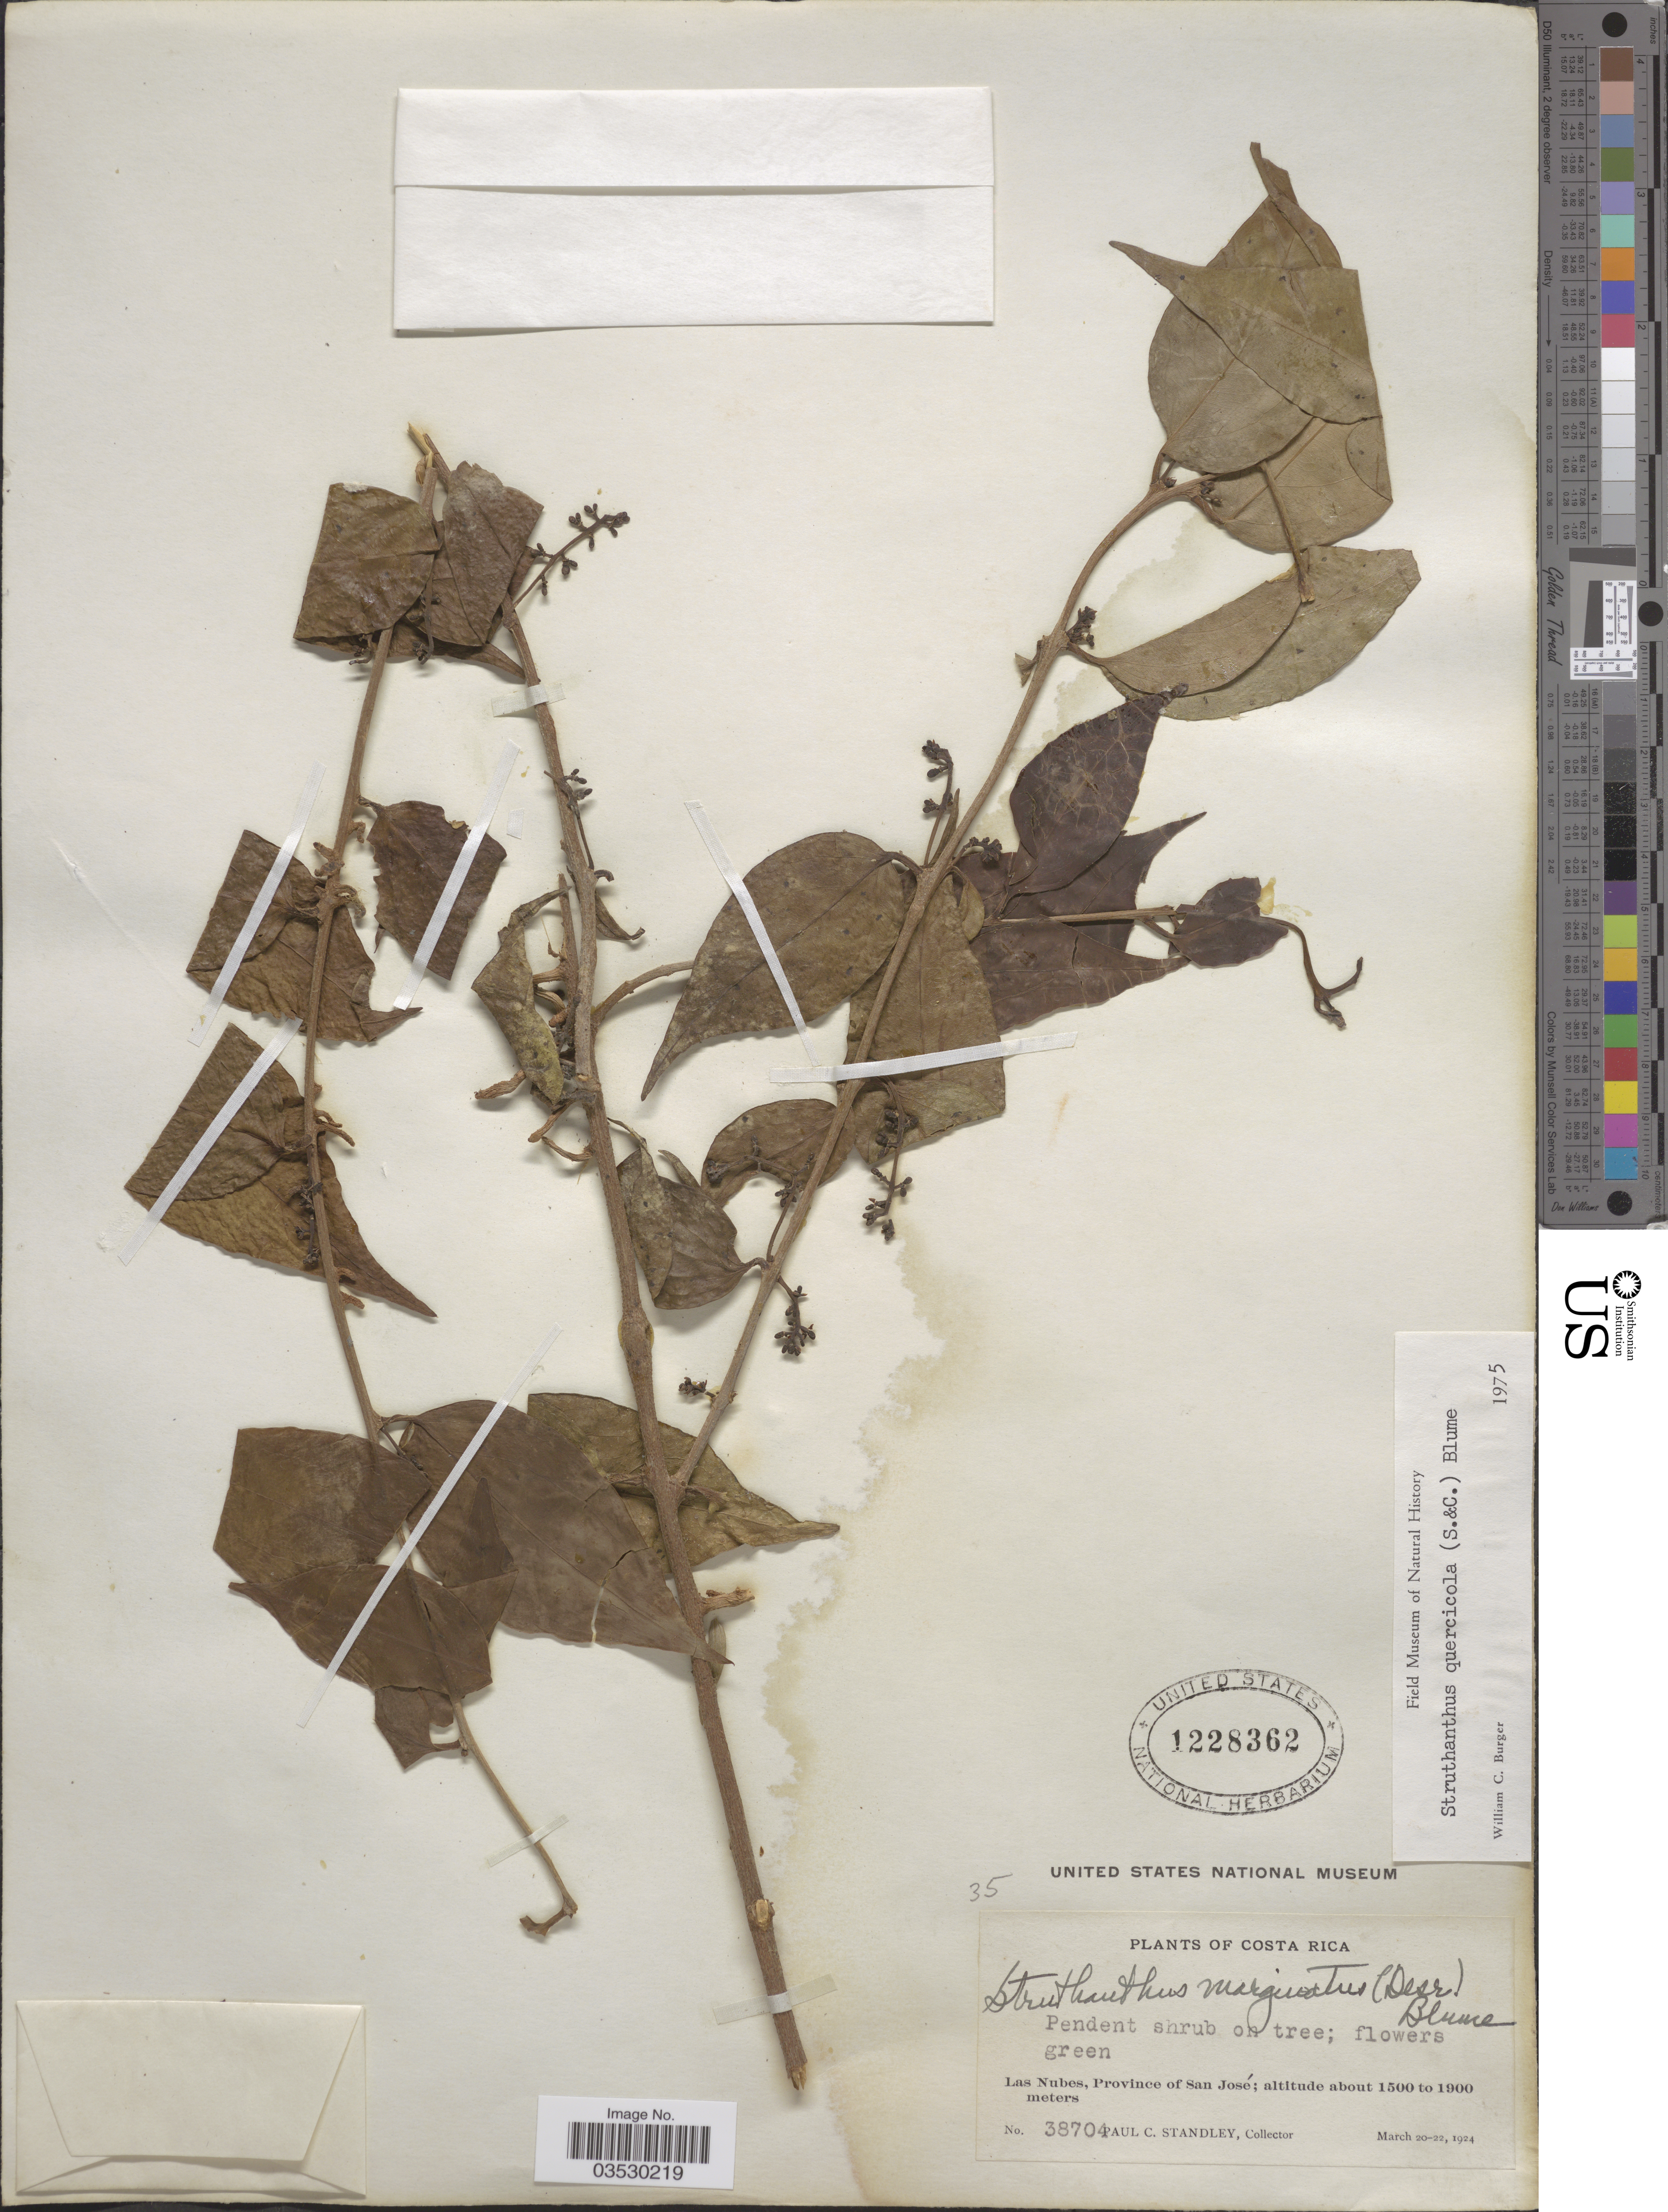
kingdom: Plantae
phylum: Tracheophyta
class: Magnoliopsida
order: Santalales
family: Loranthaceae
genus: Struthanthus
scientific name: Struthanthus quercicola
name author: (Kuijt) Cham. & Schltr.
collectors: P. C. Standley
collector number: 38704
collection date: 1924-03-20/1924-03-22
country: Costa Rica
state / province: San José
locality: Las Nubes.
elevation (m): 1500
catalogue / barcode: US 1228362